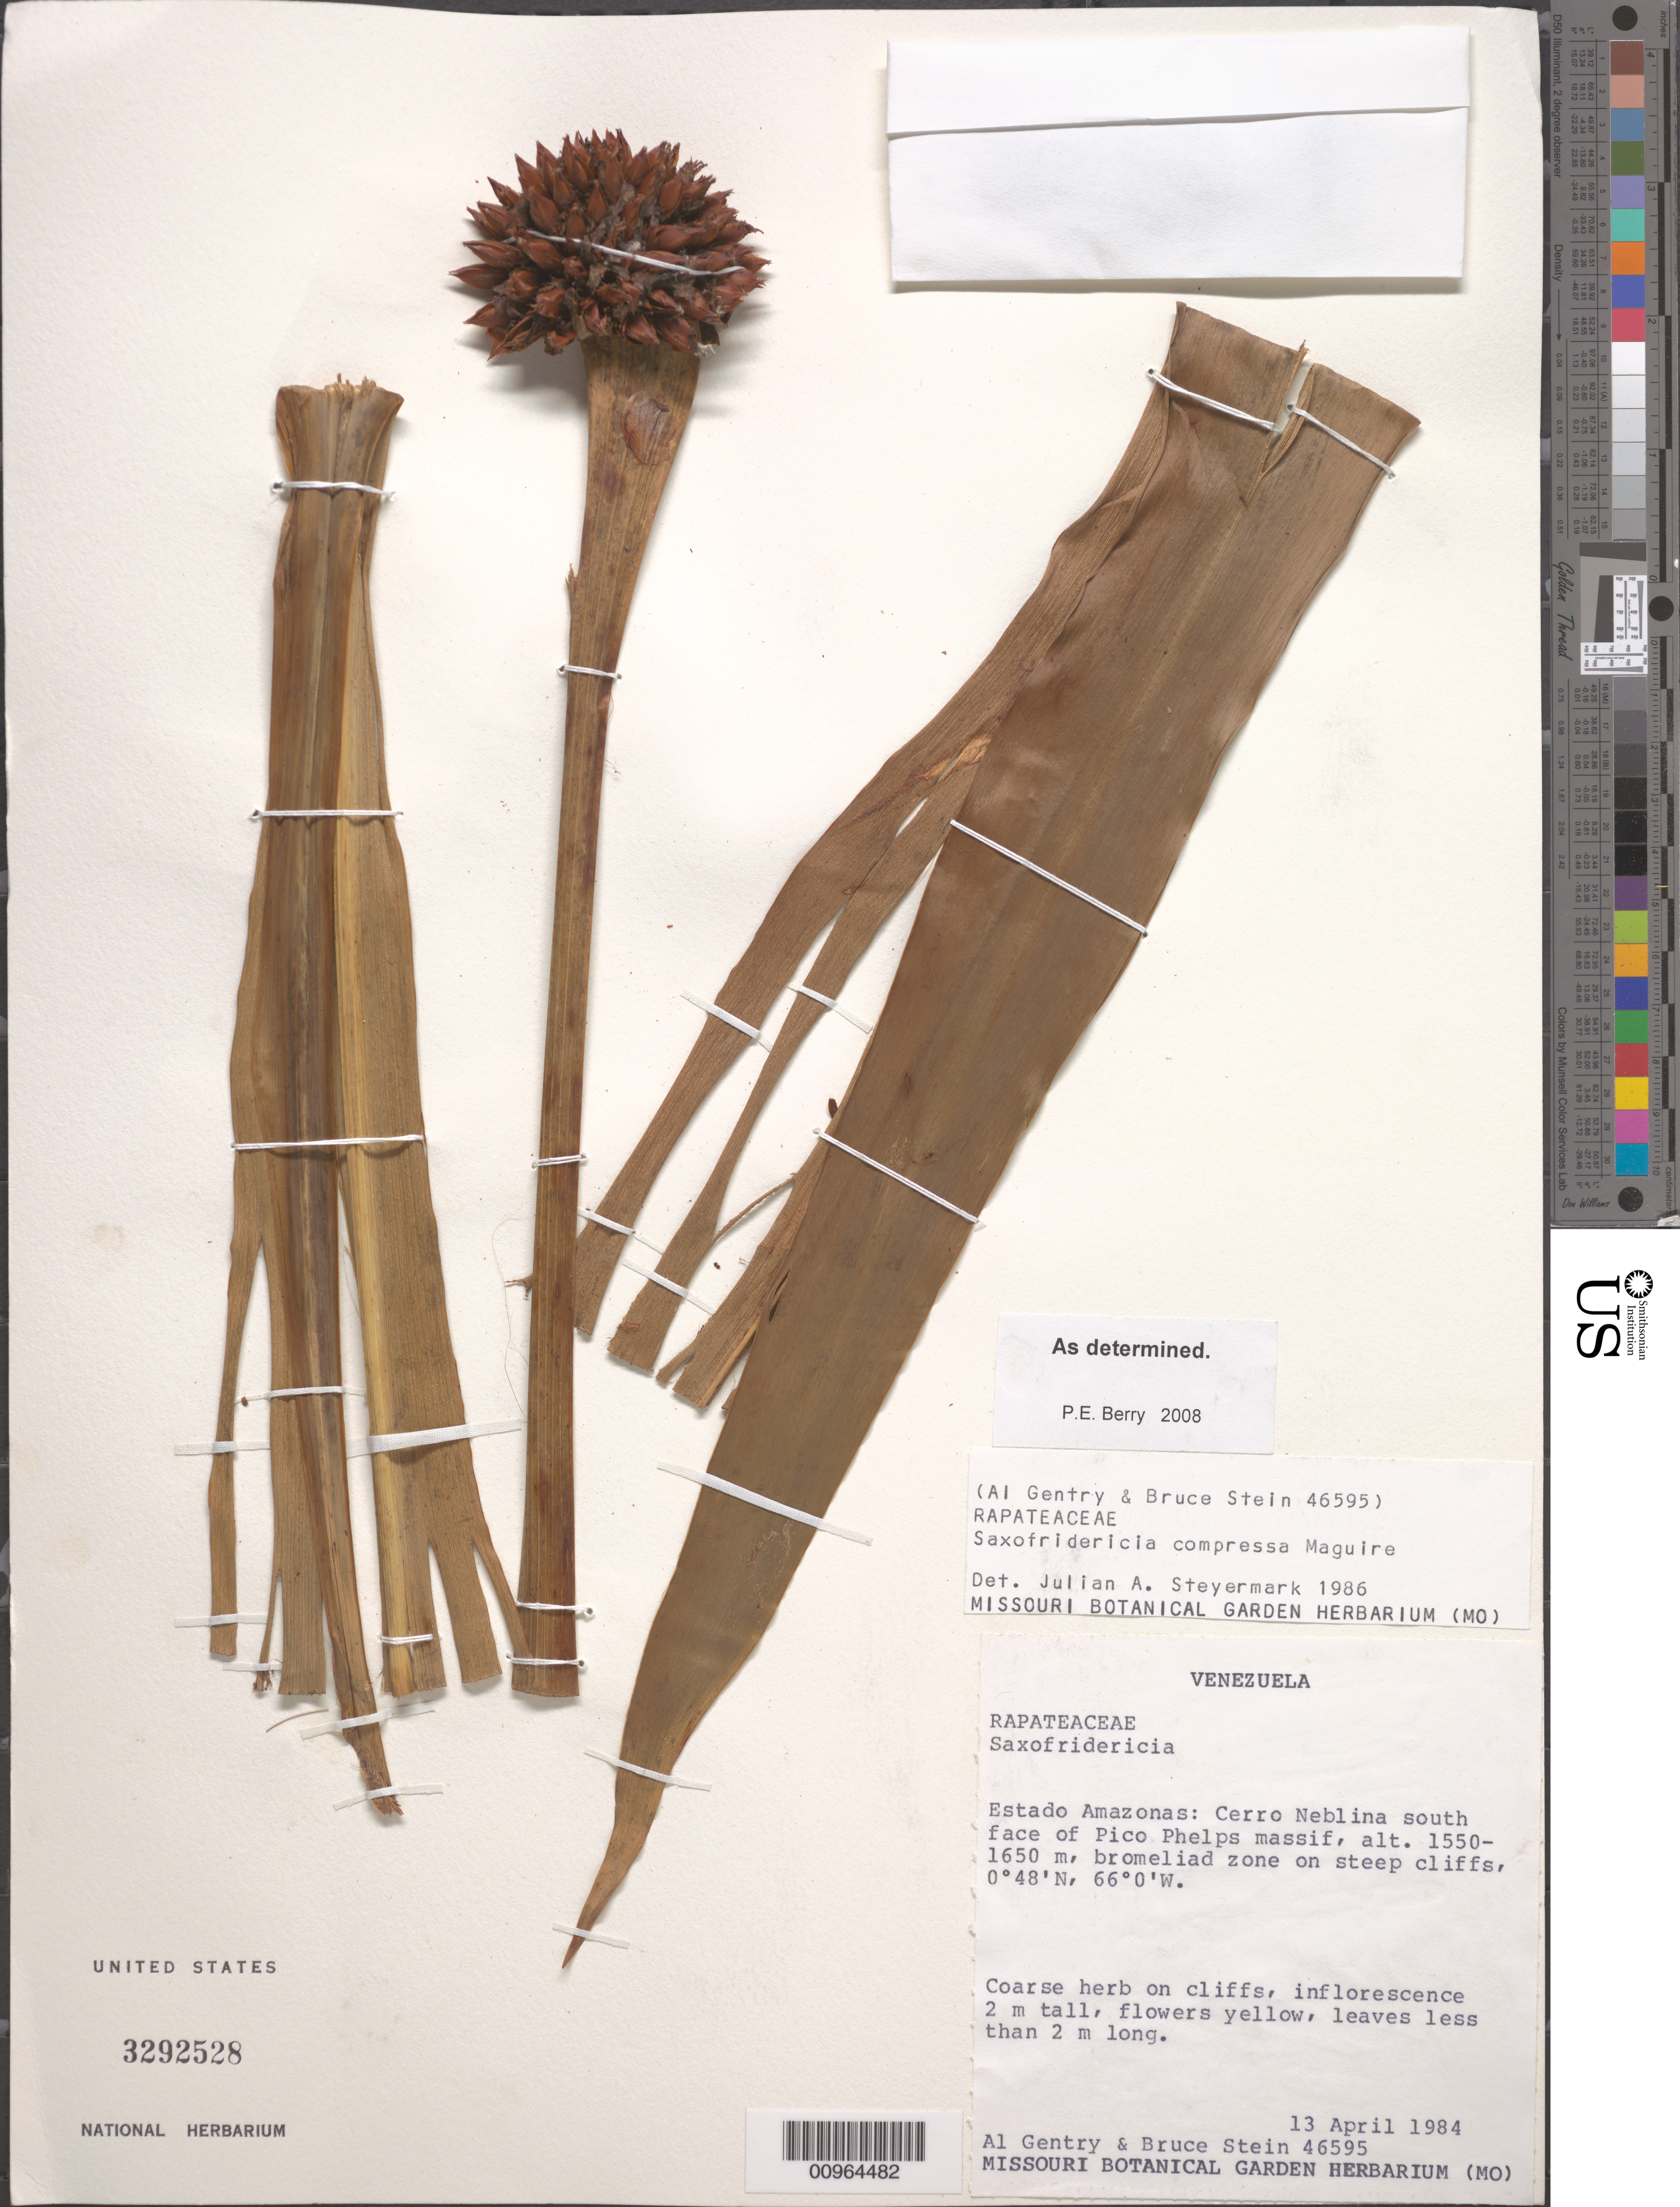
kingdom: Plantae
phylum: Tracheophyta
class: Liliopsida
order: Poales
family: Rapateaceae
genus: Saxofridericia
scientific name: Saxofridericia compressa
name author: Maguire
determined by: Steyermark, Julian A., (VEN)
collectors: A. H. Gentry & B. Stein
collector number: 46595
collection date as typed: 13-Apr-84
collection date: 1984-04-13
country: Venezuela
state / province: Amazonas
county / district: Río Negro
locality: Cerro de La Neblina, S face of Pico Phelps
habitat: Bromeliad zone on steep cliffs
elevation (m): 1550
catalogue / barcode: US 3292528